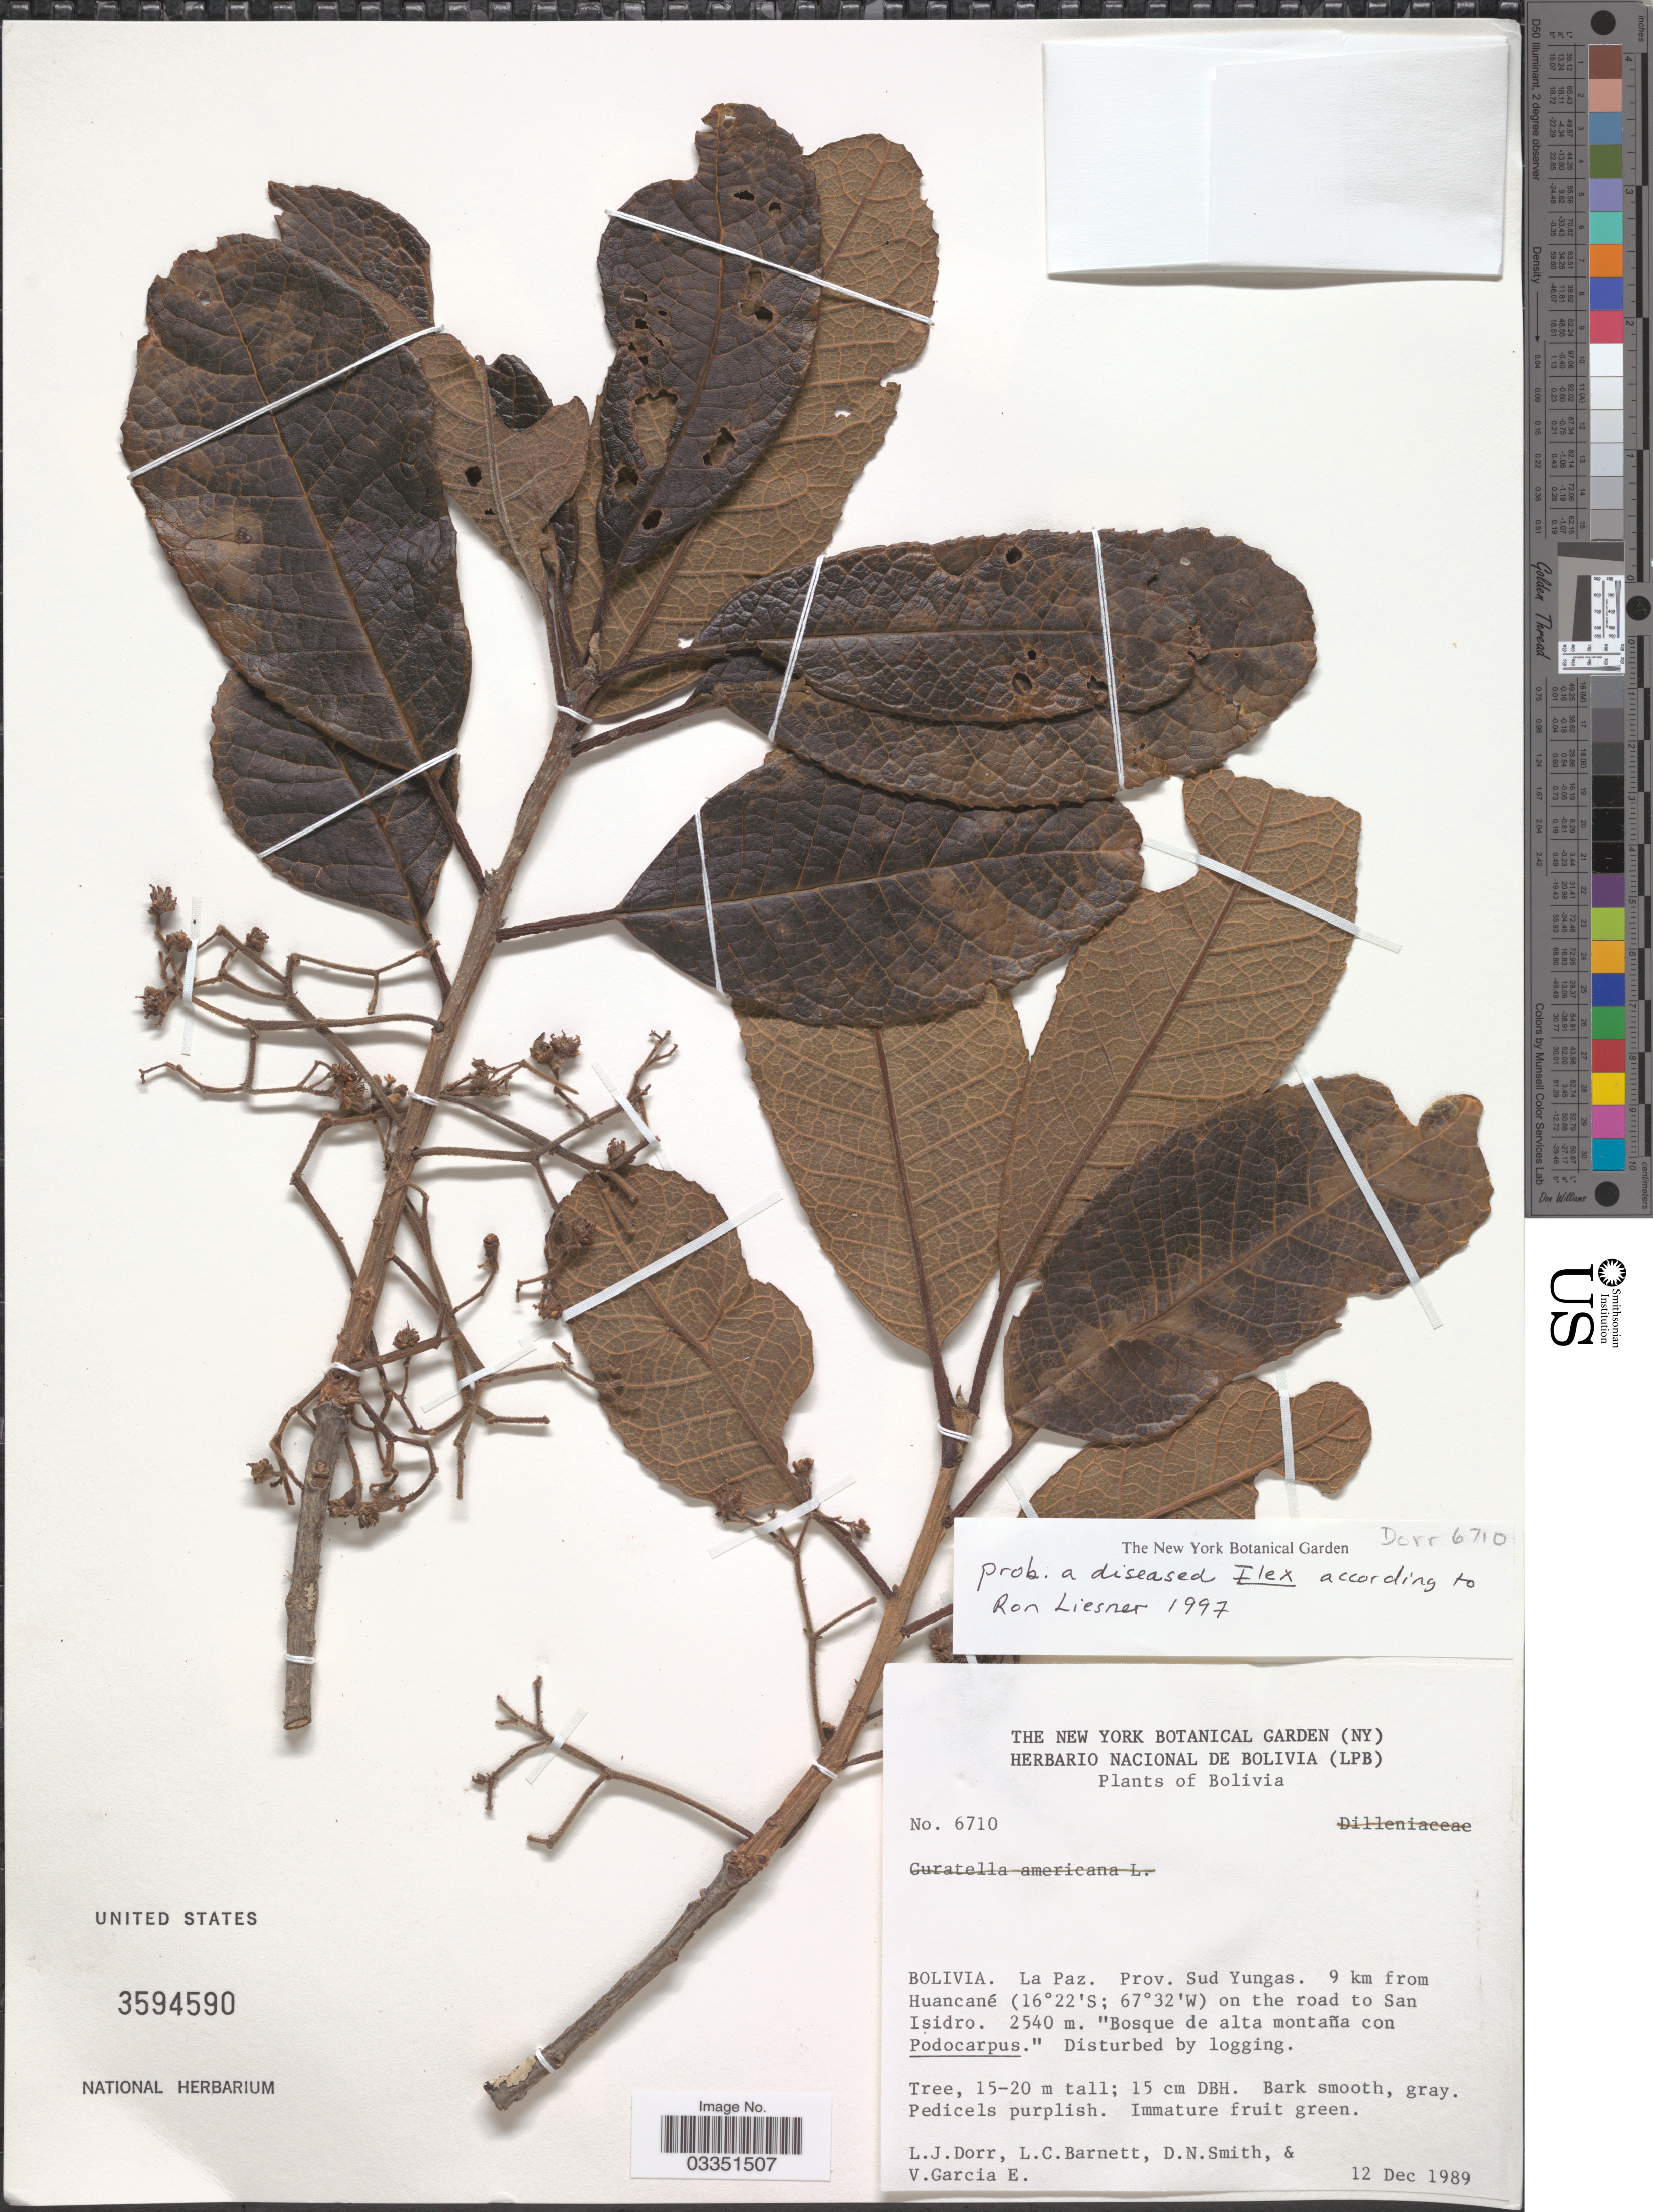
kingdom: Plantae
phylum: Tracheophyta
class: Magnoliopsida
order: Aquifoliales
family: Aquifoliaceae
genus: Ilex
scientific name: Ilex sp.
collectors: L. J. Dorr, L. C. Barnett, D. Smith & V. Garcia E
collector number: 6710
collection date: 1989-12-12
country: Bolivia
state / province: La Paz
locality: Prov. Sud Yungas. 9 km from Huancané on the road to San Isidro.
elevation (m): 2540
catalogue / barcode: US 3594590